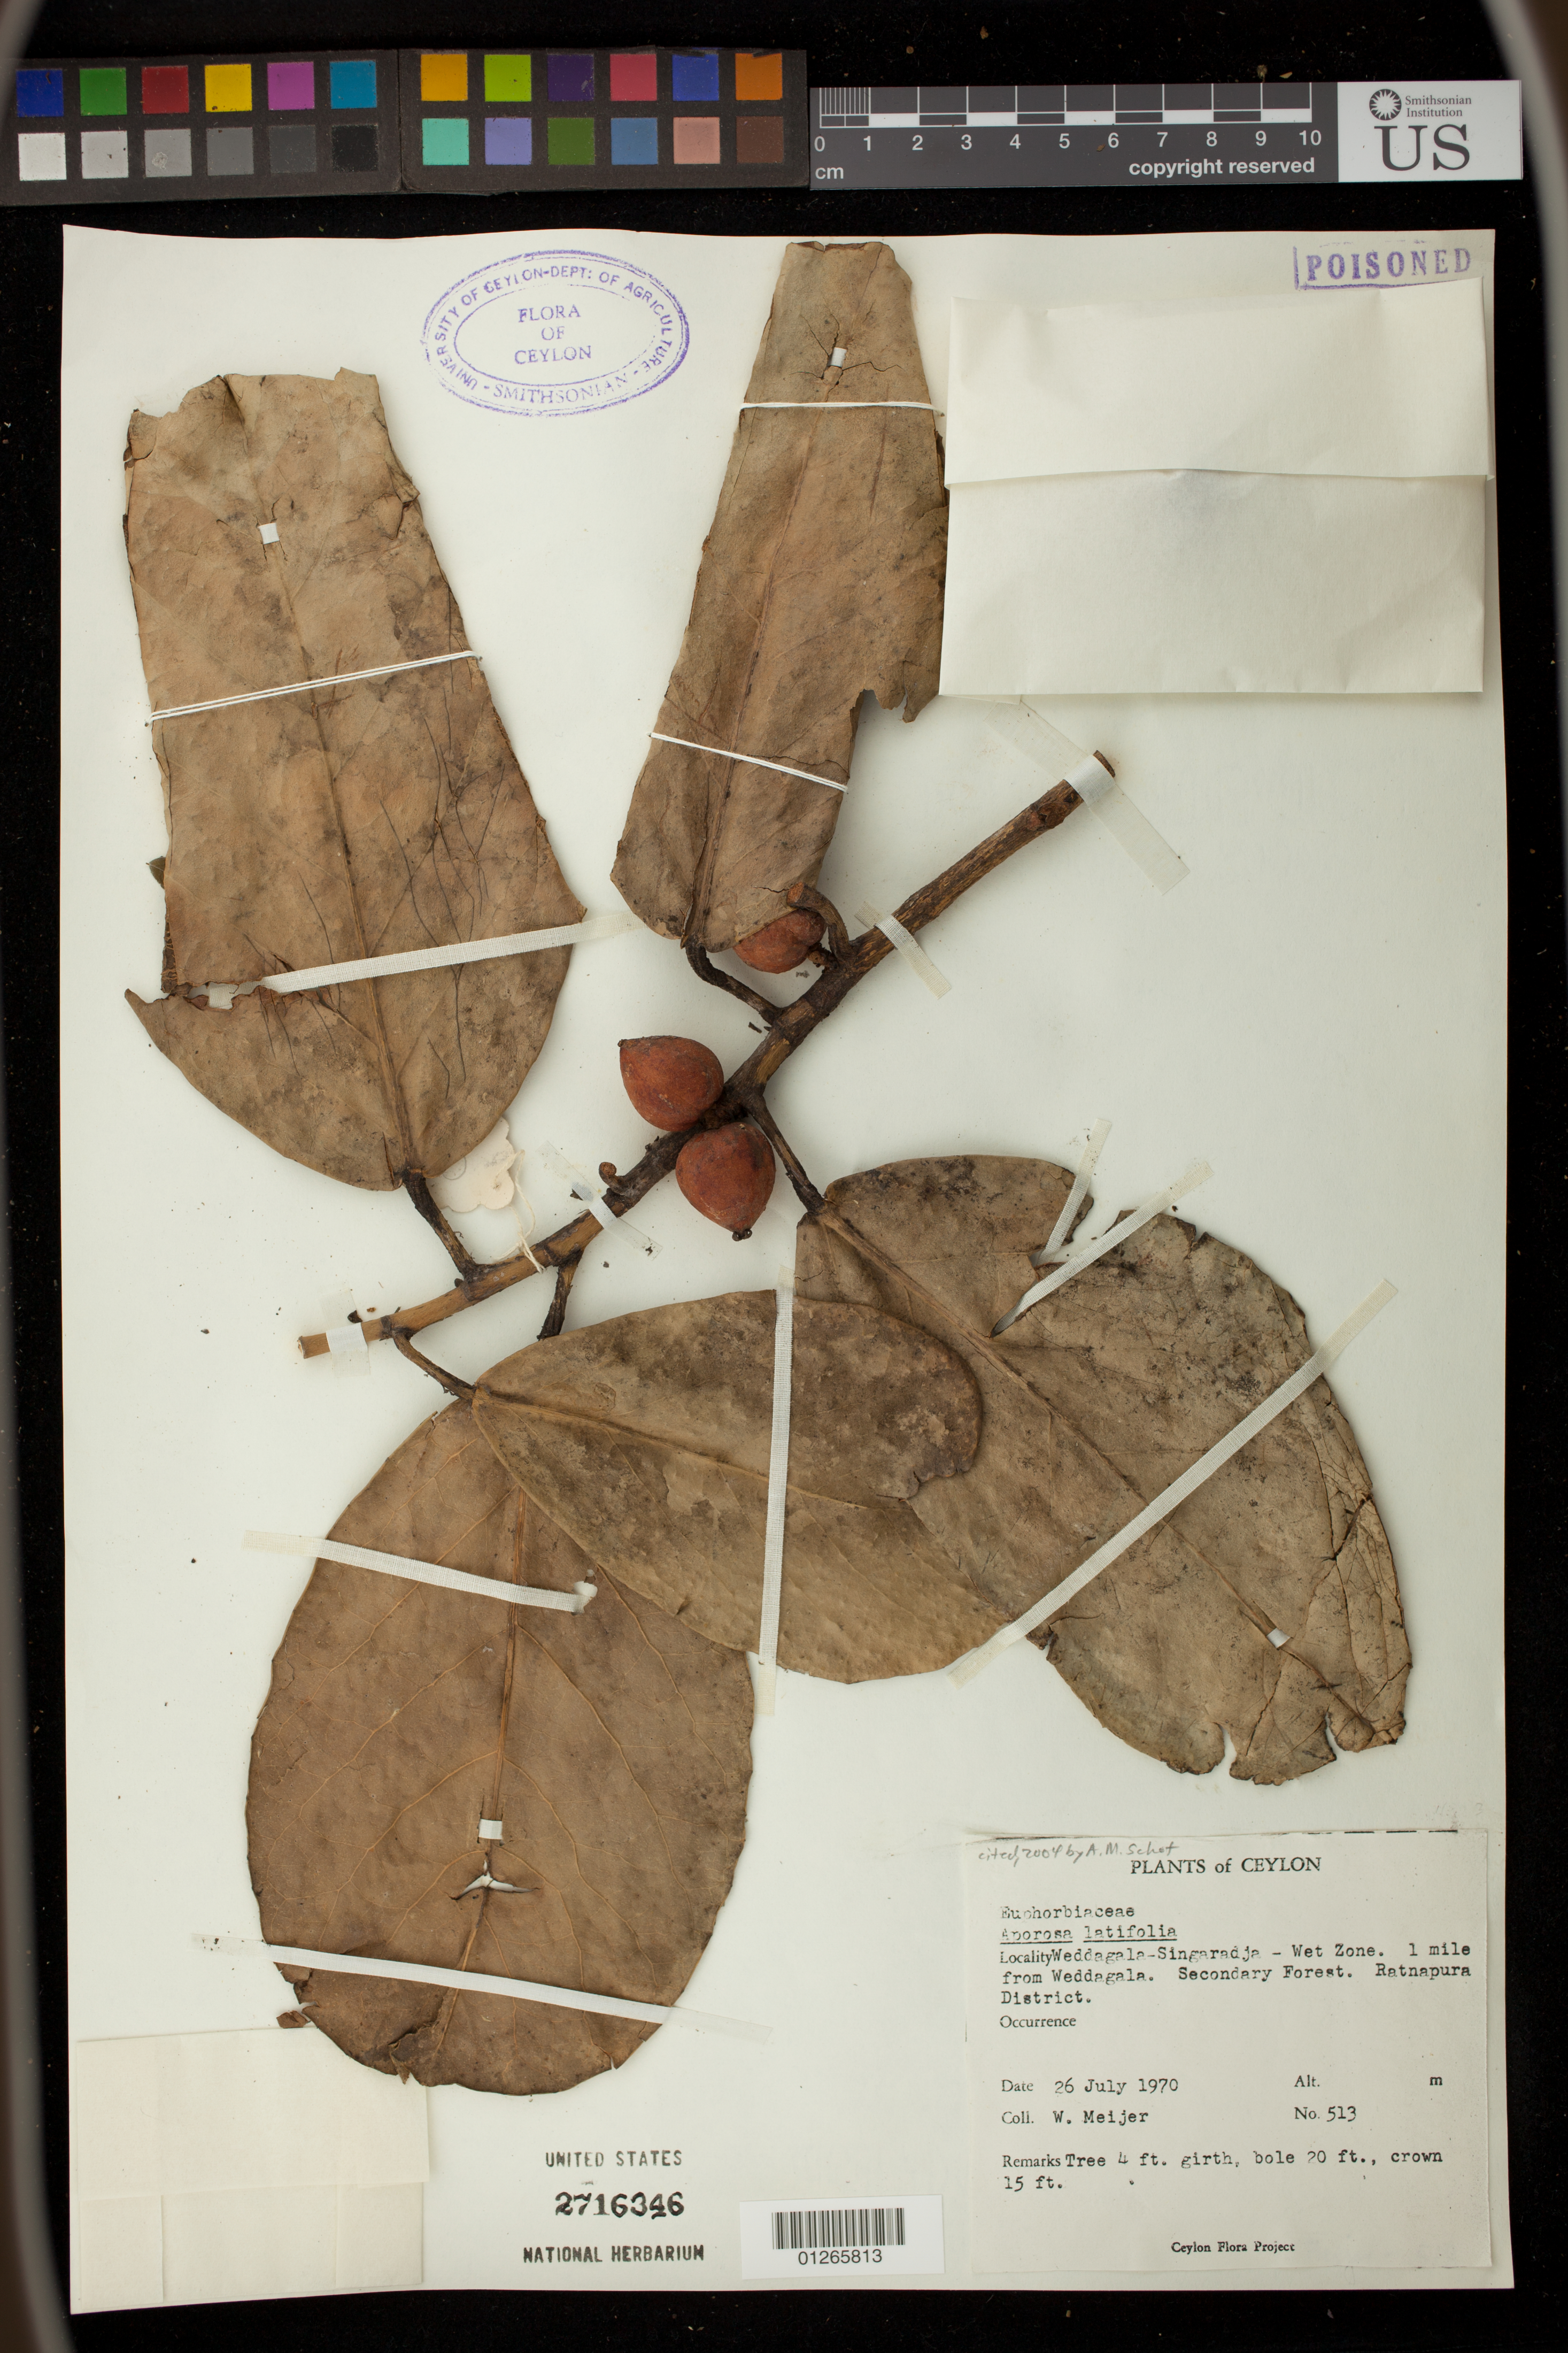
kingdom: Plantae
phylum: Tracheophyta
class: Magnoliopsida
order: Malpighiales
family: Phyllanthaceae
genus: Aporosa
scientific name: Aporosa latifolia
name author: Moon ex Thwaites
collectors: W. Meijer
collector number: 513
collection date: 1970-07-26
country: Sri Lanka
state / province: Sabaragamuwa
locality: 1 mile from Weddagal. Ratnapura District.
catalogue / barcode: US 2716346